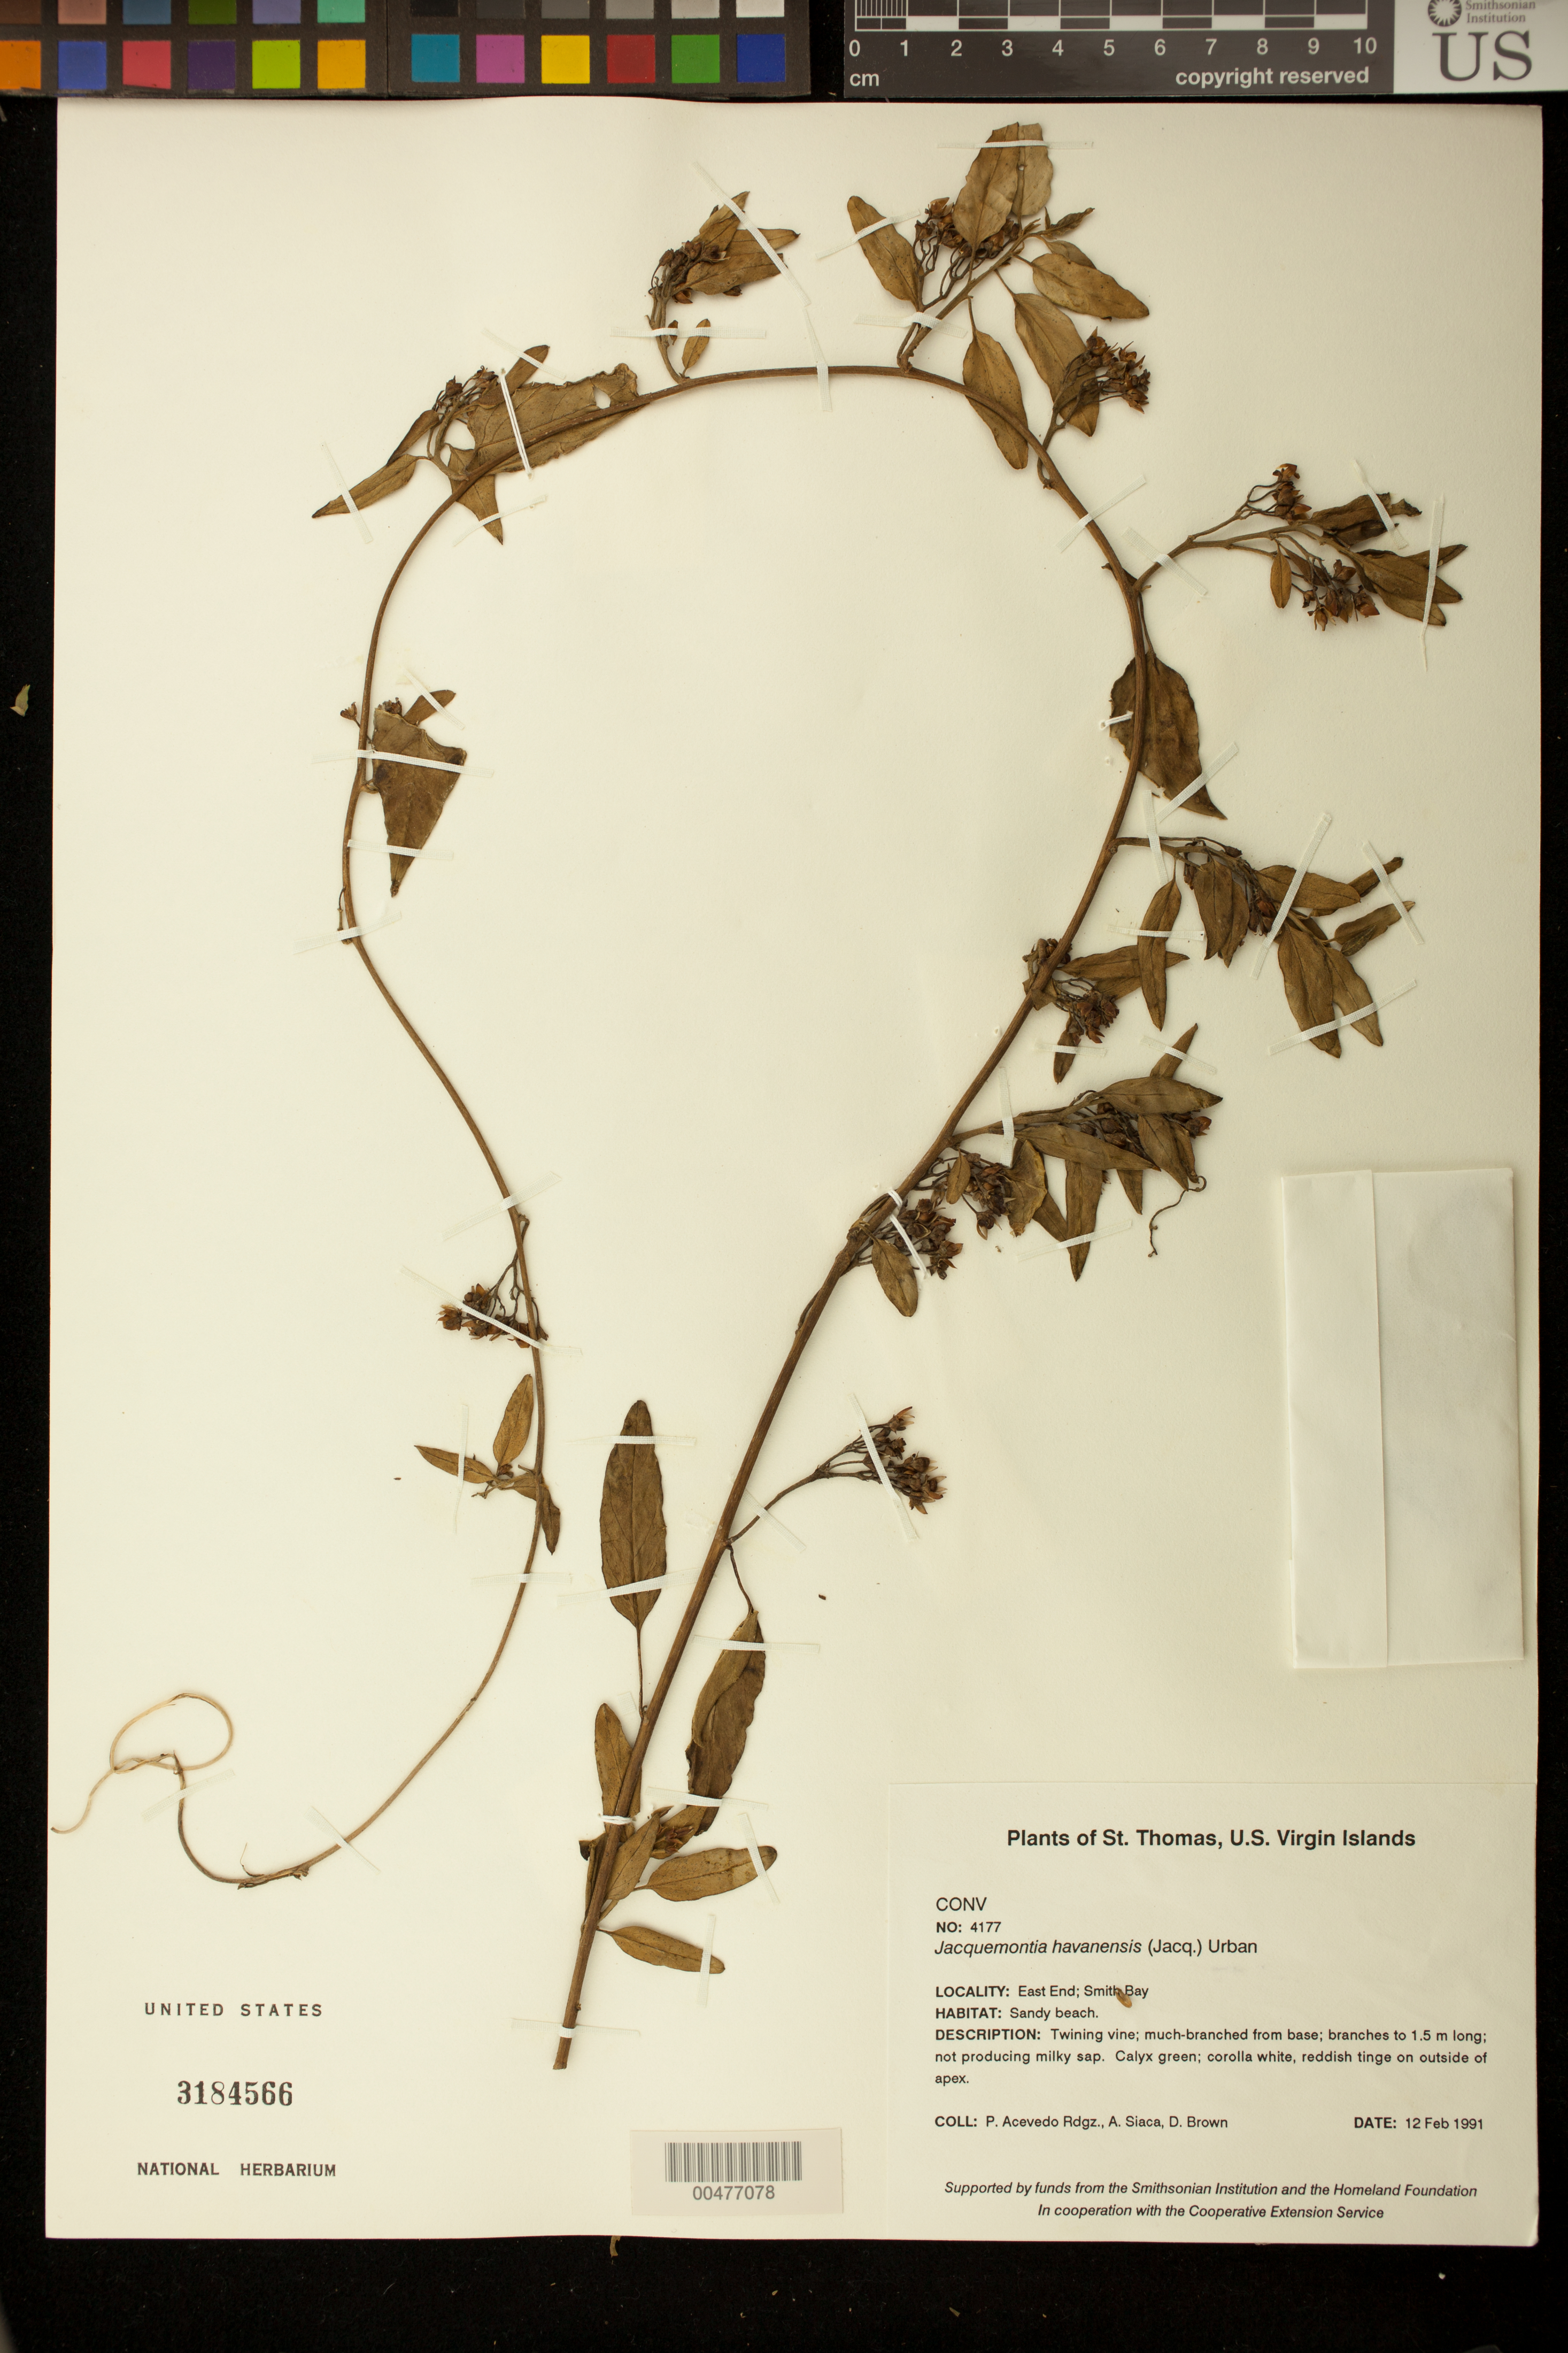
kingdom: Plantae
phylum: Tracheophyta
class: Magnoliopsida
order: Solanales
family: Convolvulaceae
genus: Jacquemontia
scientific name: Jacquemontia havanensis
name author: (Jacq.) Urb.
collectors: P. Acevedo-Rodr., A. Siaca & D. Brown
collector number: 4177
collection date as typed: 12 Feb 1991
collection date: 1991-02-12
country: U.S. Virgin Islands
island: St. Thomas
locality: East End; Smith Bay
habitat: Sandy beach.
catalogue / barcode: US 3184566